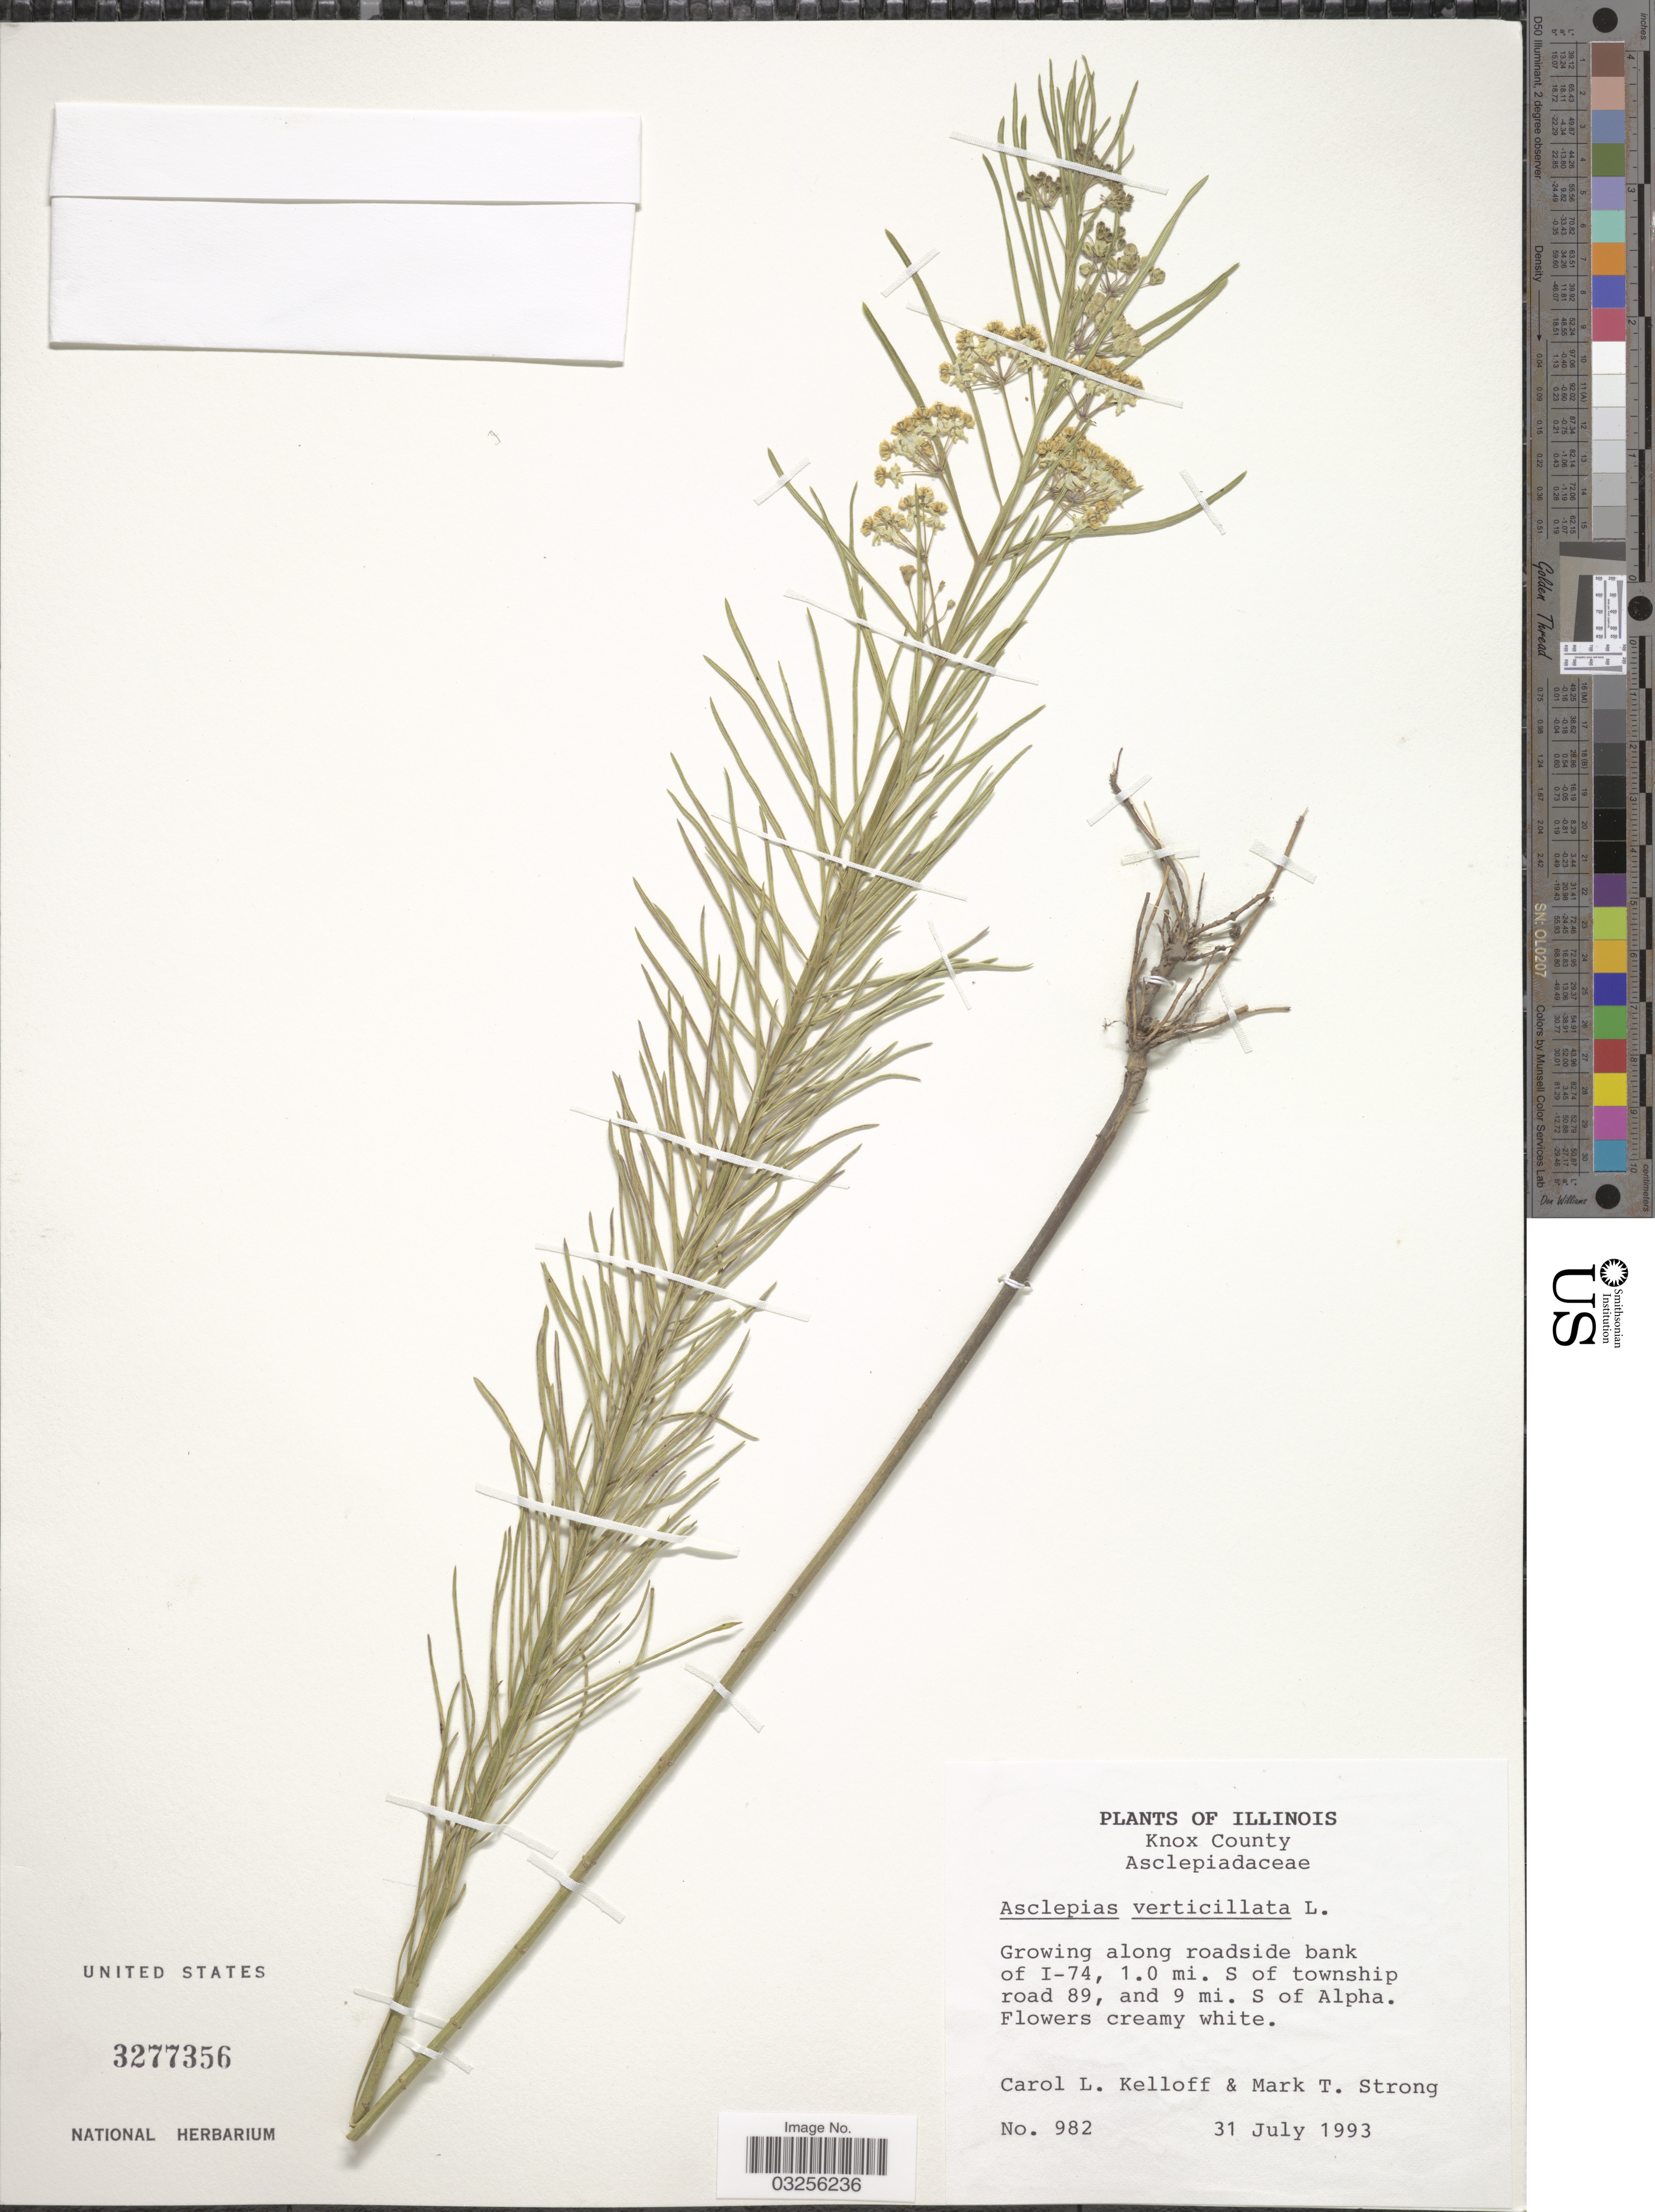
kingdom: Plantae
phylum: Tracheophyta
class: Magnoliopsida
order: Gentianales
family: Apocynaceae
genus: Asclepias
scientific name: Asclepias verticillata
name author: L.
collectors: C. L. Kelloff & M. T. Strong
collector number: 982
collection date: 1993-07-31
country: United States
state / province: Illinois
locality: Knox County. Growing along roadside bank of I-47, 1.0 mi. S of township road 89, and 9 mi. S of Alpha.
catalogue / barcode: US 3277356